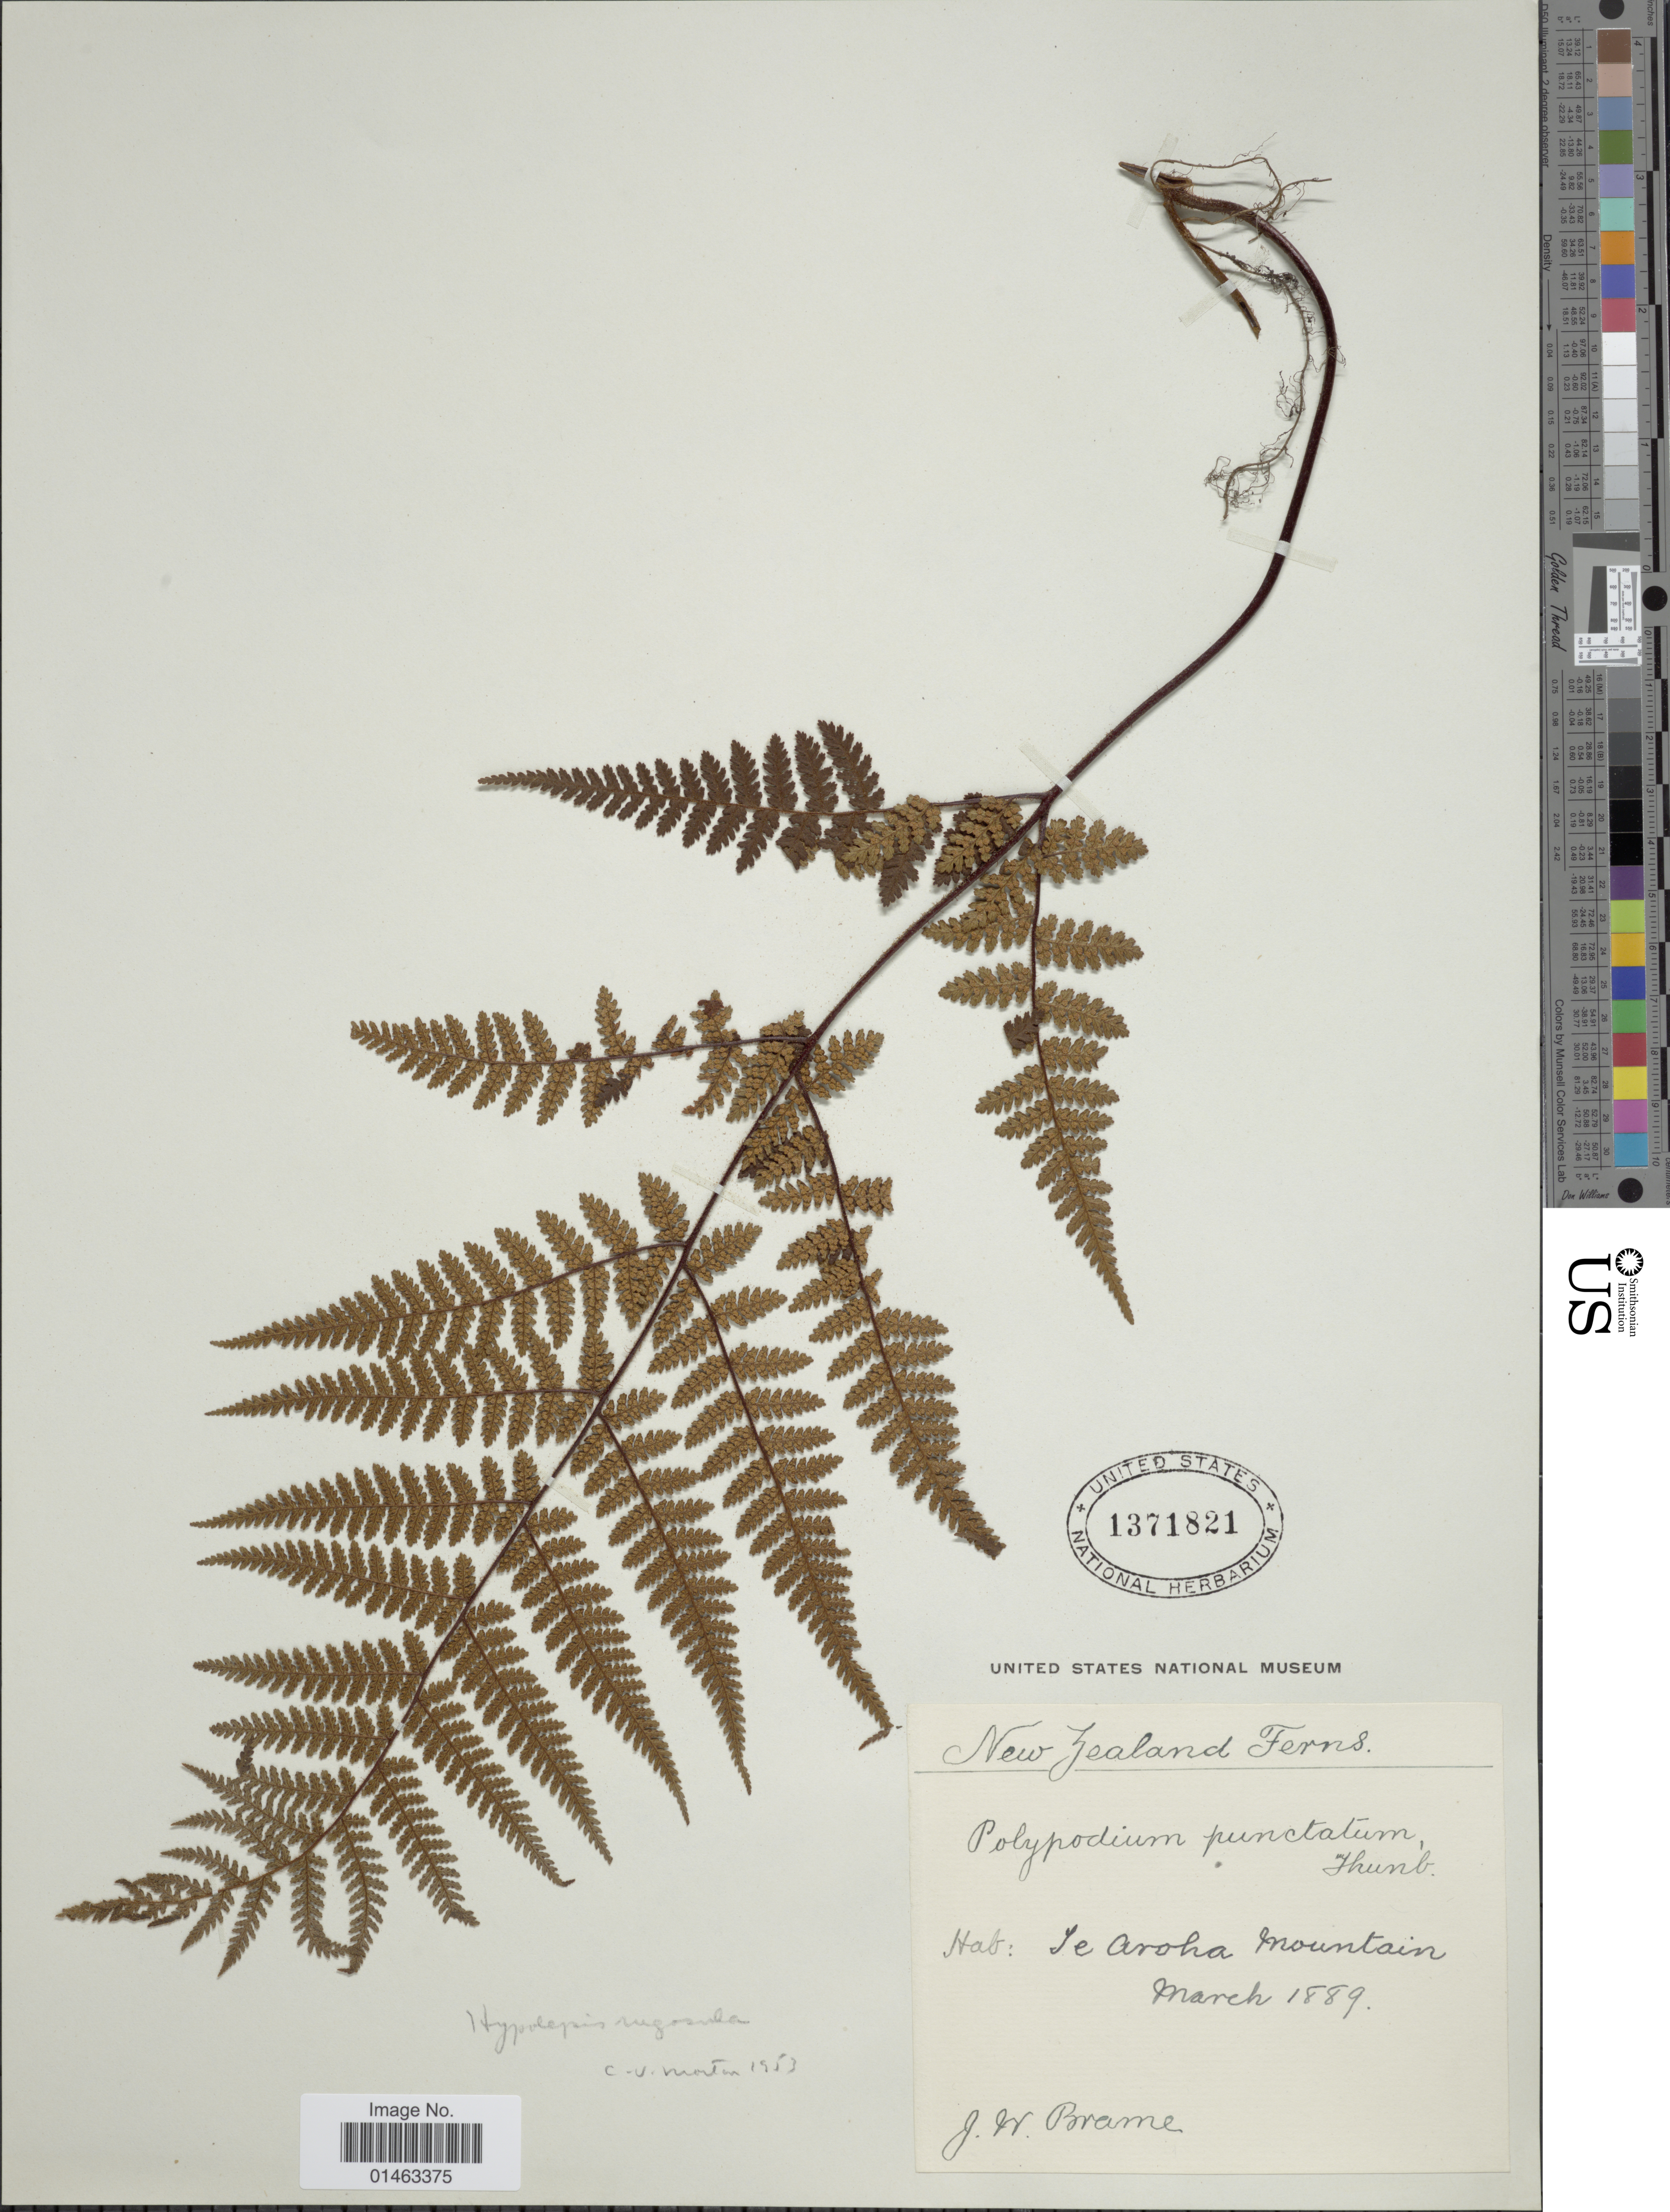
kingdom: Plantae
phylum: Tracheophyta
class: Polypodiopsida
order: Polypodiales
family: Dennstaedtiaceae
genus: Hypolepis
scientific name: Hypolepis rufobarbata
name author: (Colenso) N.A. Wakef.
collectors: J. Brame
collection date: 1889-03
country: New Zealand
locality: Te aroha mountain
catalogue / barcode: US 1371821